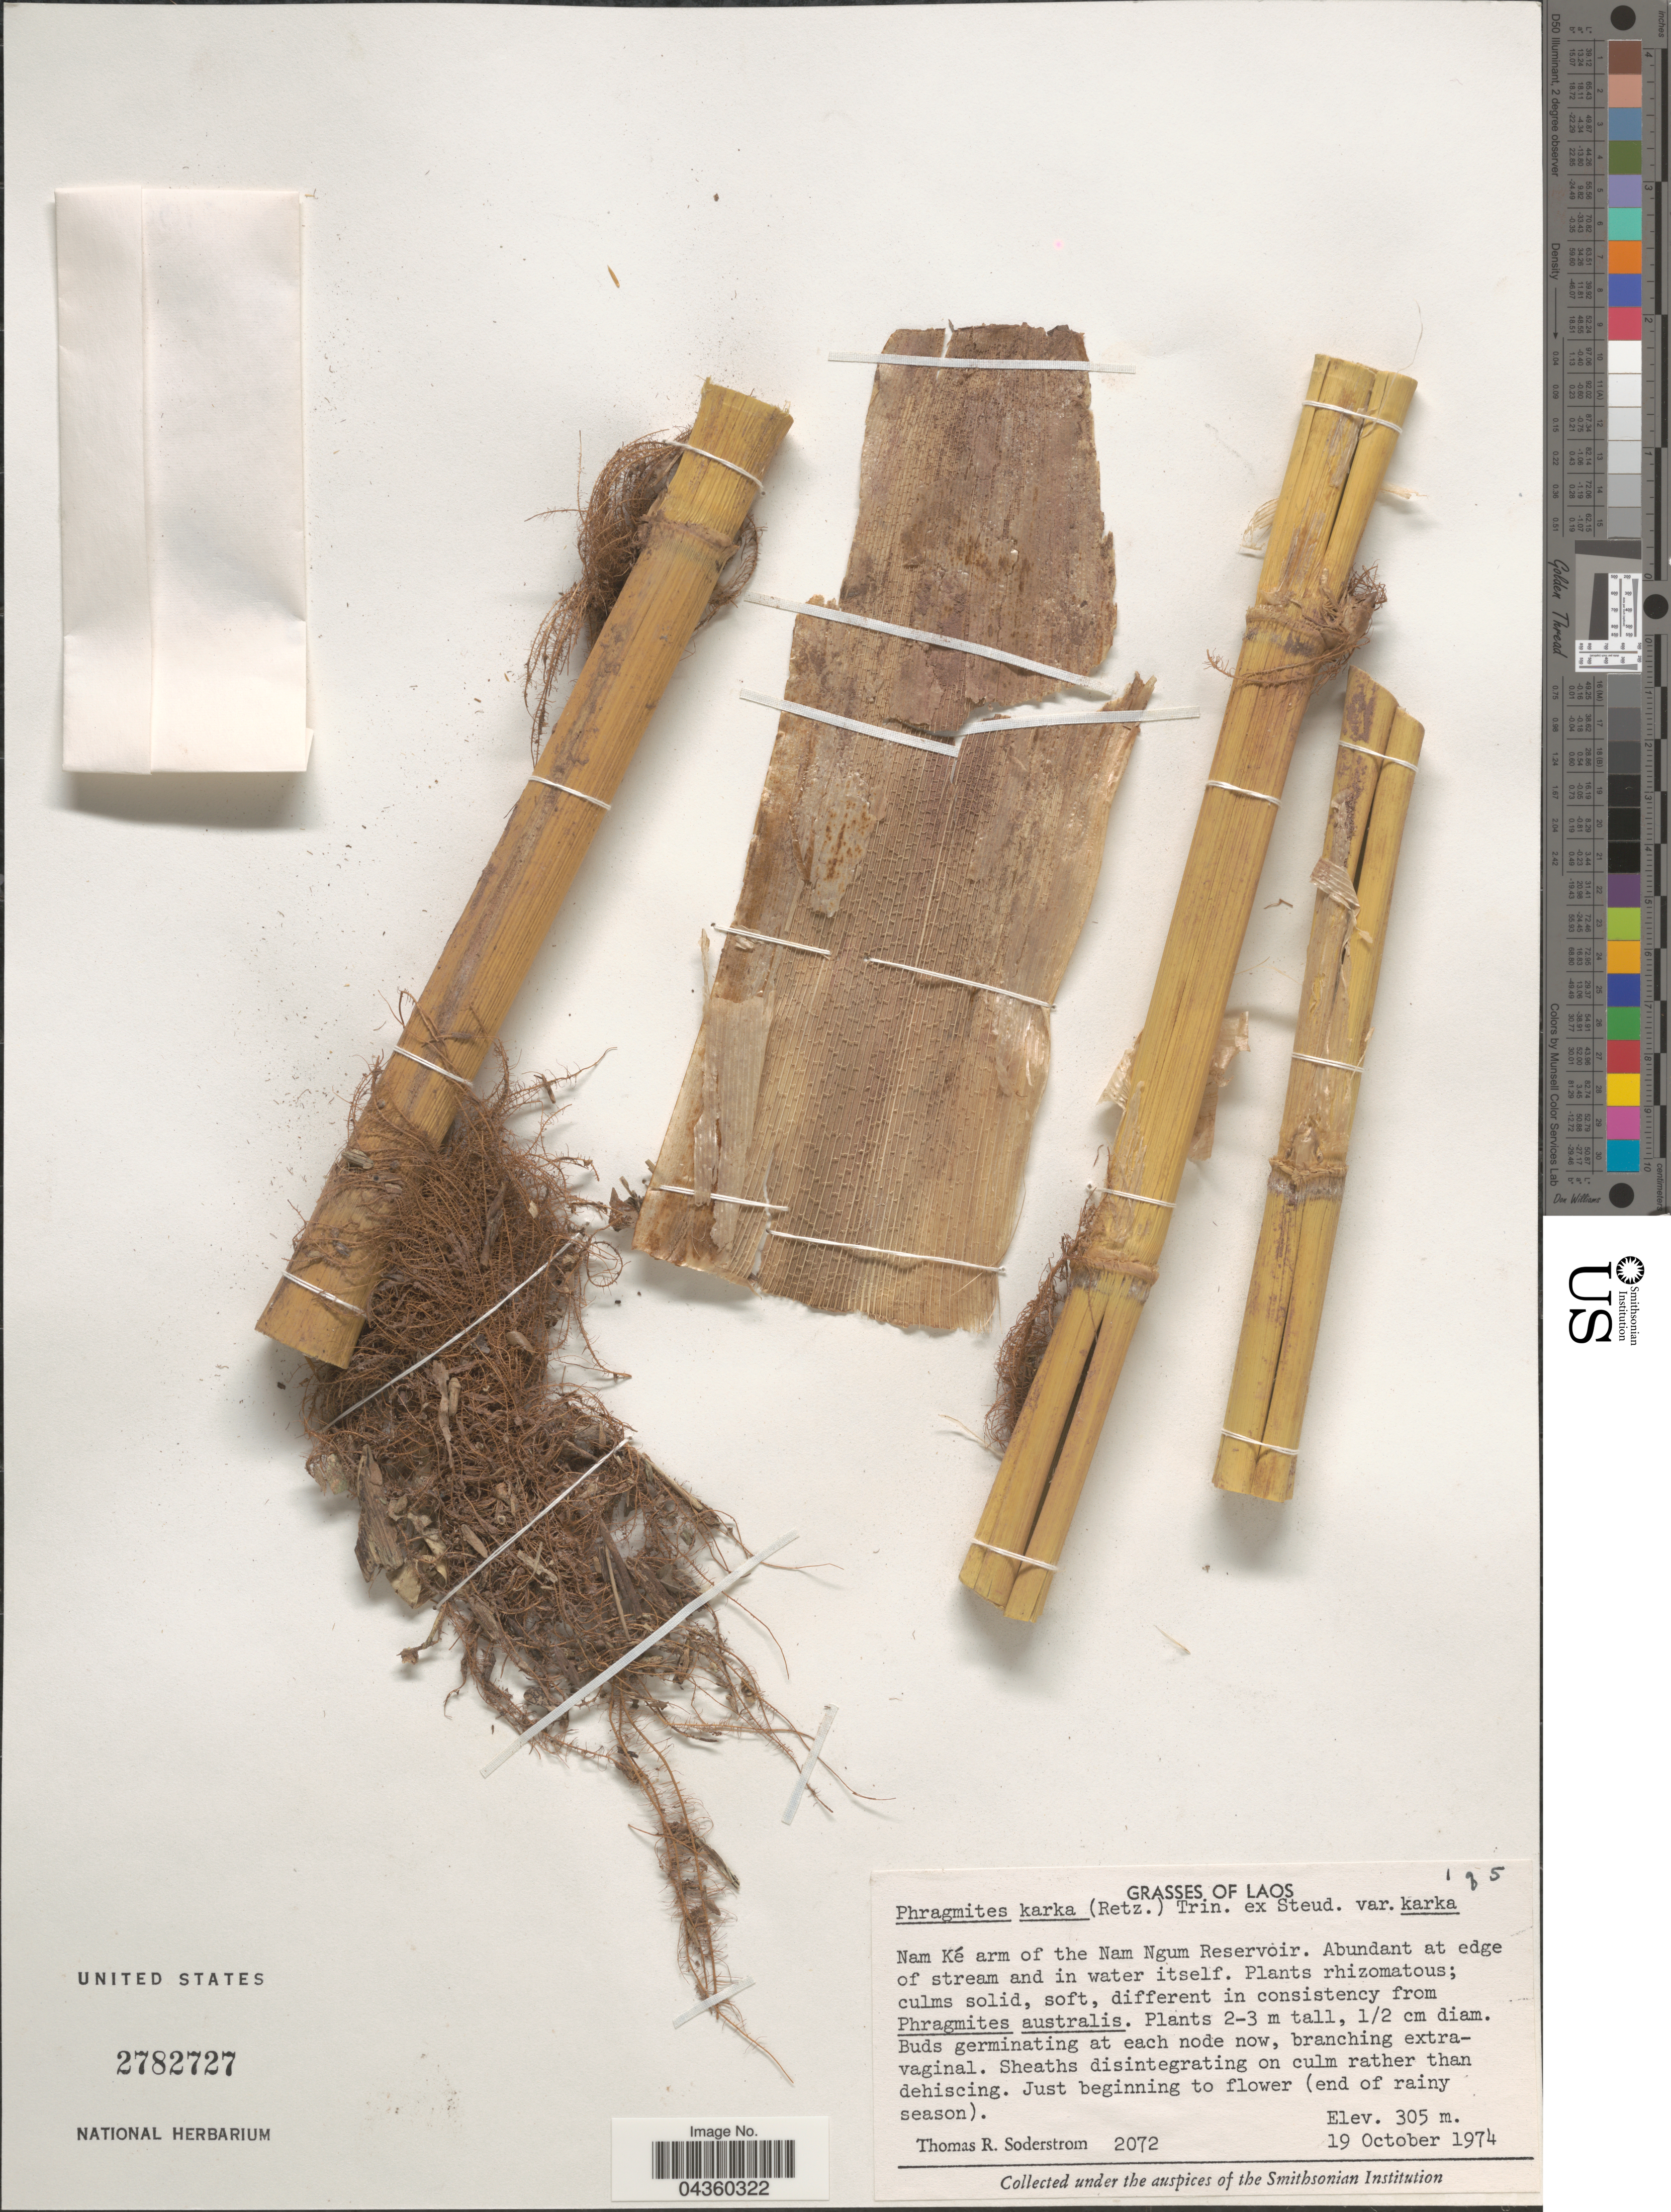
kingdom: Plantae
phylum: Tracheophyta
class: Liliopsida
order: Poales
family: Poaceae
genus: Phragmites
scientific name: Phragmites karka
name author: (Retz.) Trin. ex Steud.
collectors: T. R. Soderstrom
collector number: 2072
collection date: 1974-10-19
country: Laos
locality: Nam Ké arm of the Nam Ngum Reservoir.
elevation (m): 305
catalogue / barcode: US 2782727